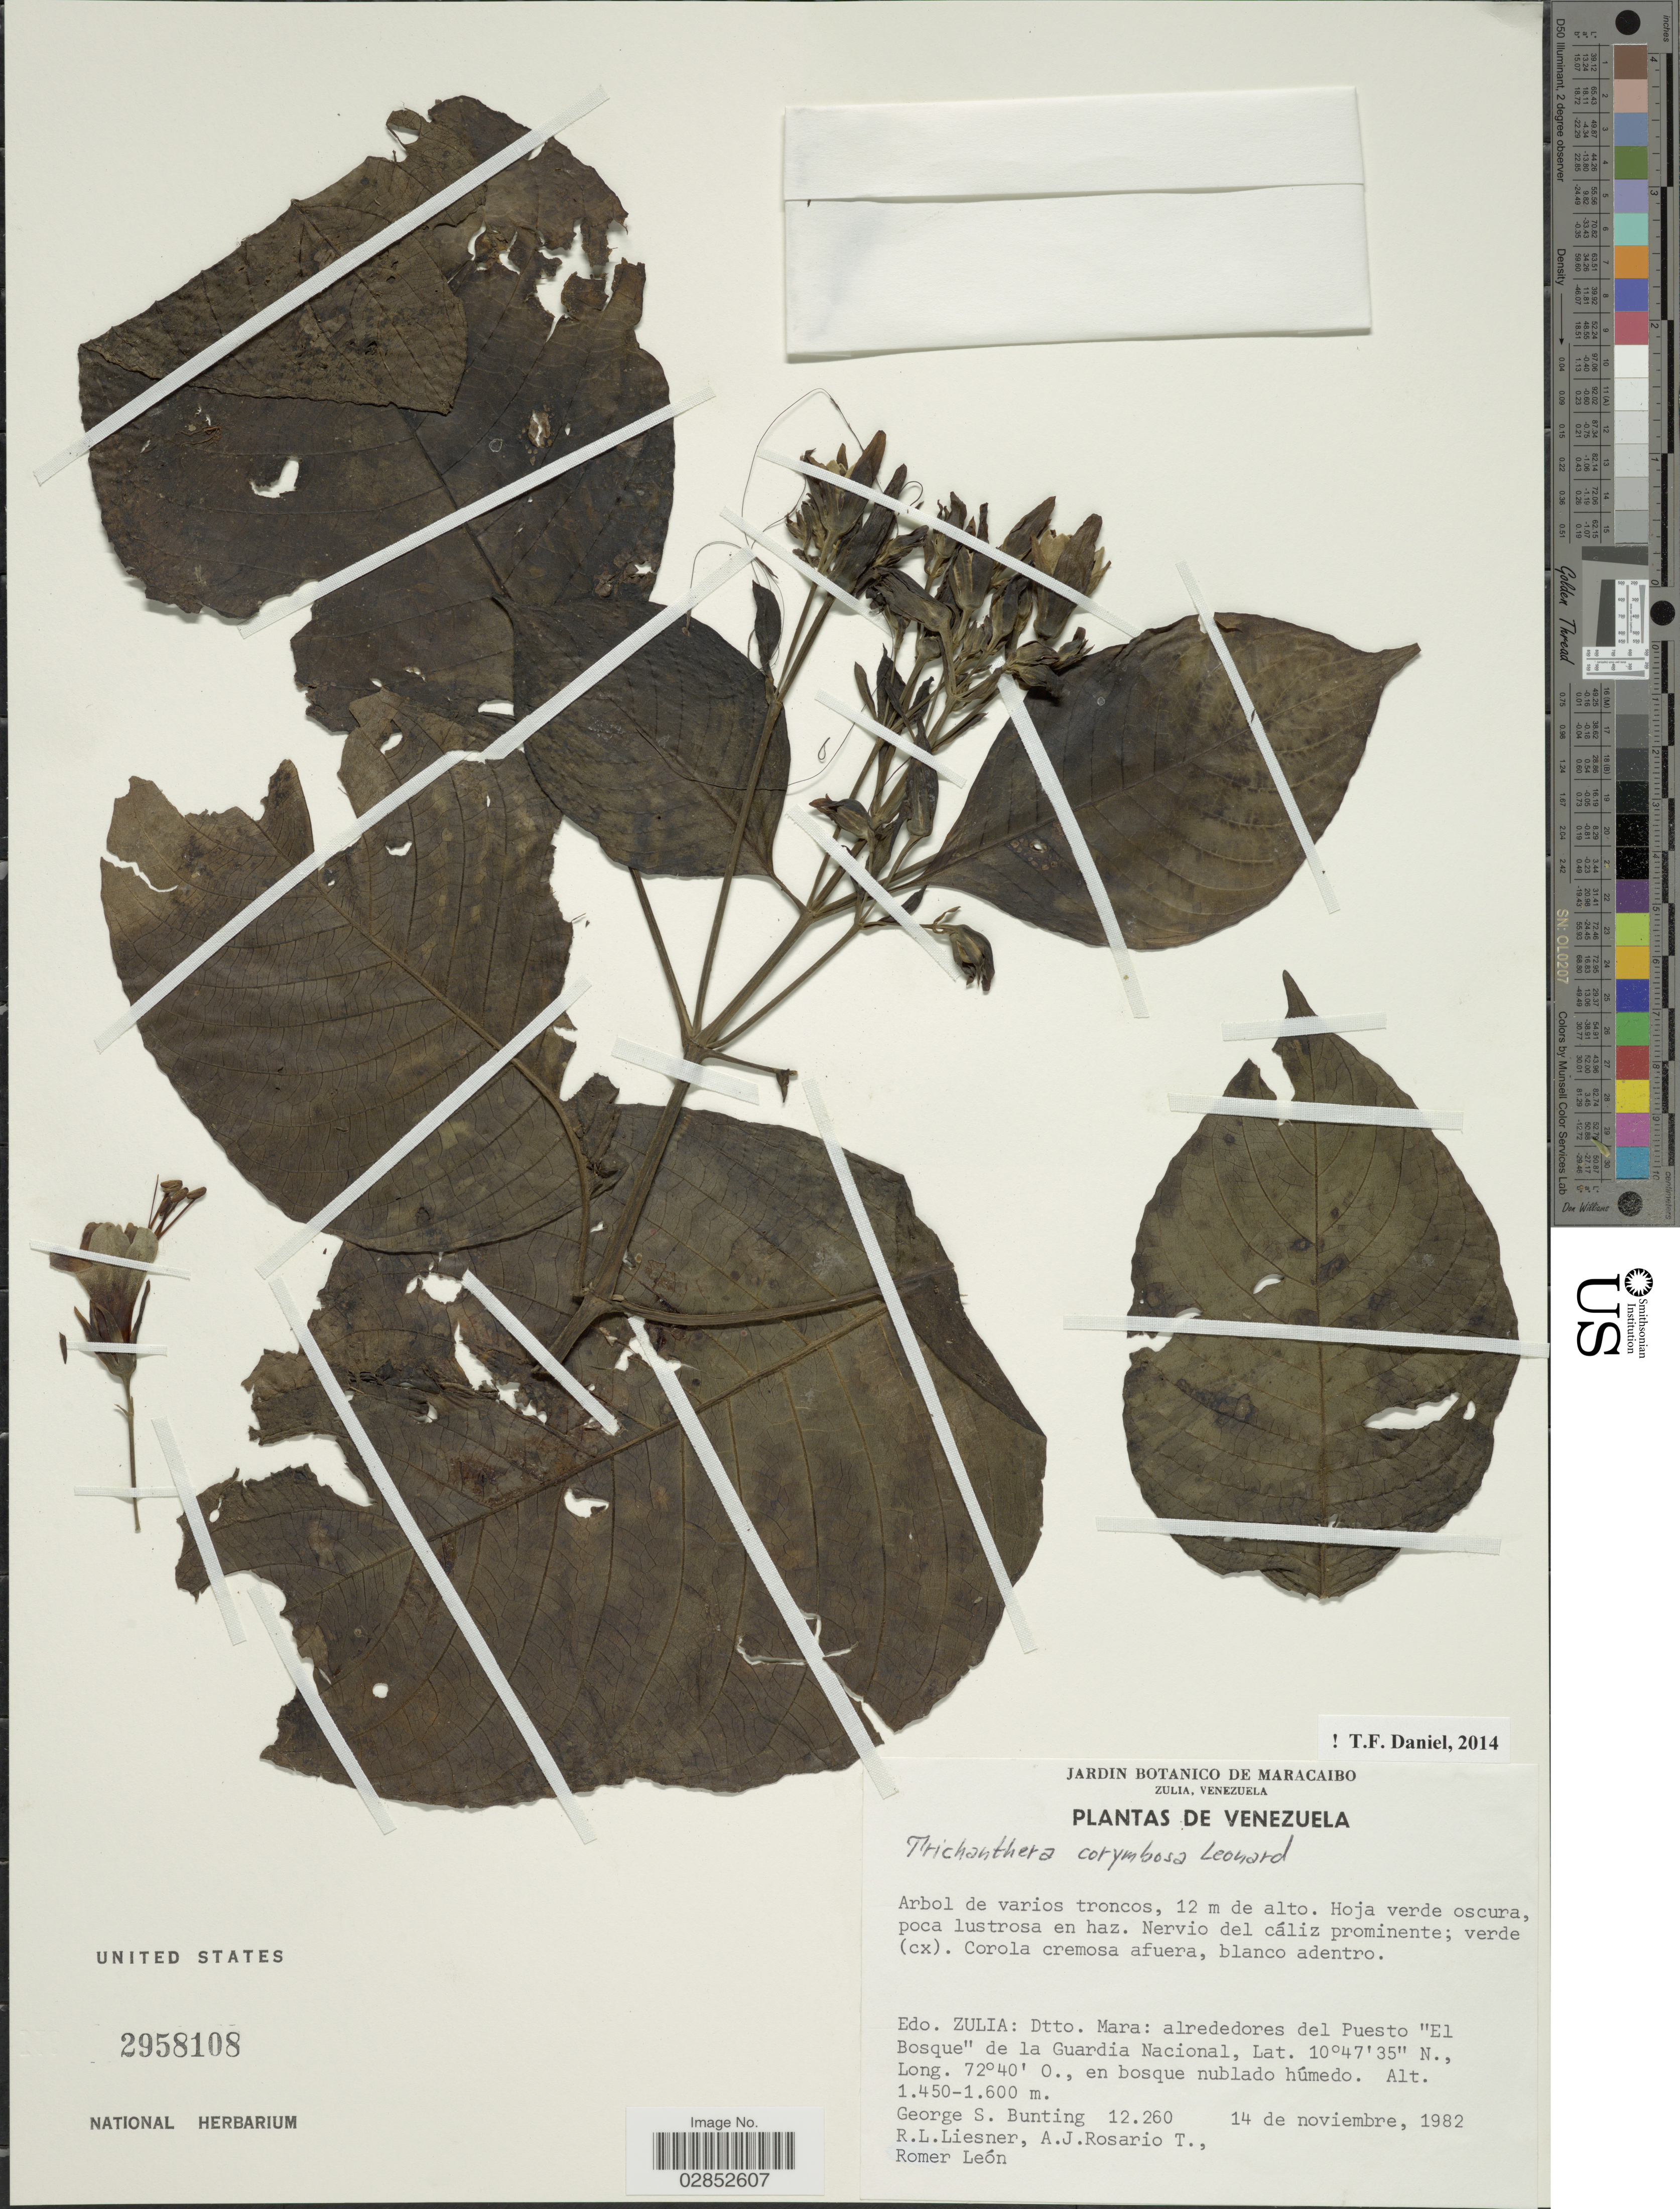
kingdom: Plantae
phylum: Tracheophyta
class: Magnoliopsida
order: Lamiales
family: Acanthaceae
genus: Trichanthera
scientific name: Trichanthera corymbosa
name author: Leonard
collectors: G. S. Bunting, R. L. Liesner, A. Rosario T. & R. León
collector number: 12260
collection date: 1982-11-14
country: Venezuela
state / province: Zulia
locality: Dtto. Mara: alrededores del Puesto "El Bosque" de la Guardia Nacional.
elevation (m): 1450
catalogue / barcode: US 2958108